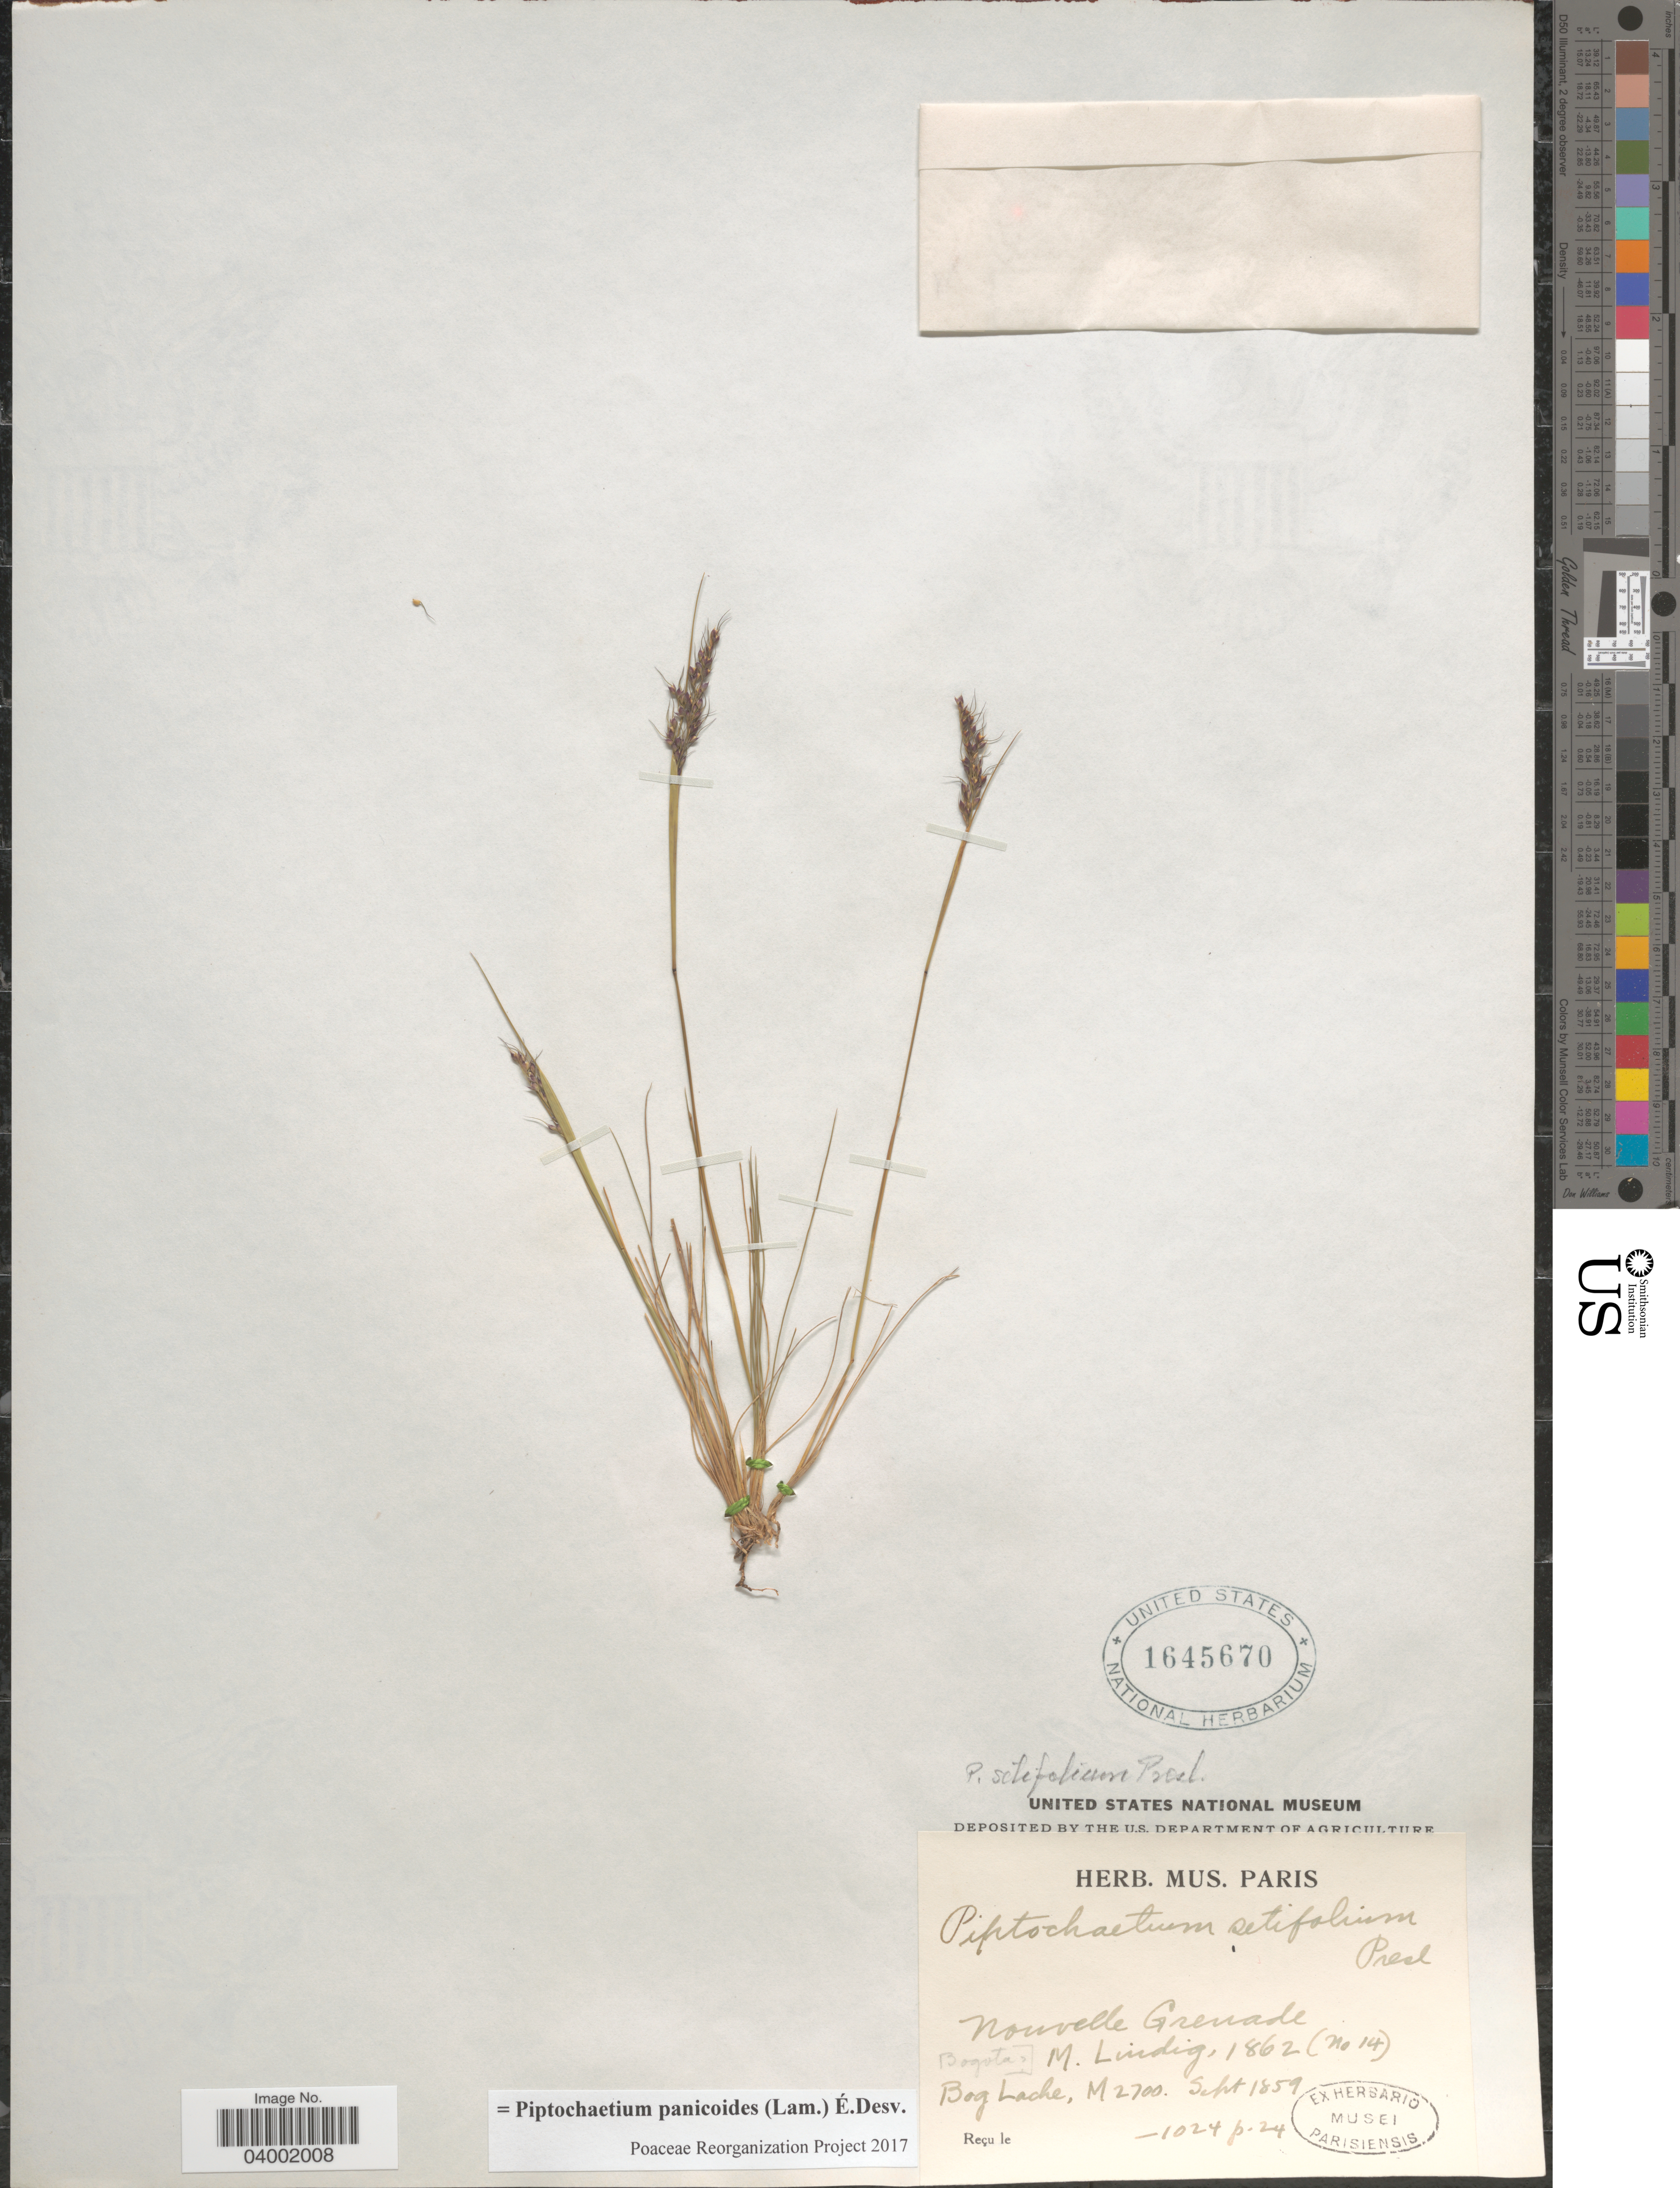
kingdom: Plantae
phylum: Tracheophyta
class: Liliopsida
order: Poales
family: Poaceae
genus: Piptochaetium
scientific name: Piptochaetium panicoides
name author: (Lam.) É. Desv.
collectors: M. Luidig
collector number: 14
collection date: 1862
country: Colombia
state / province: Bogota D.C.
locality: Nouvelle Granade. Bogota.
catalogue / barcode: US 1645670